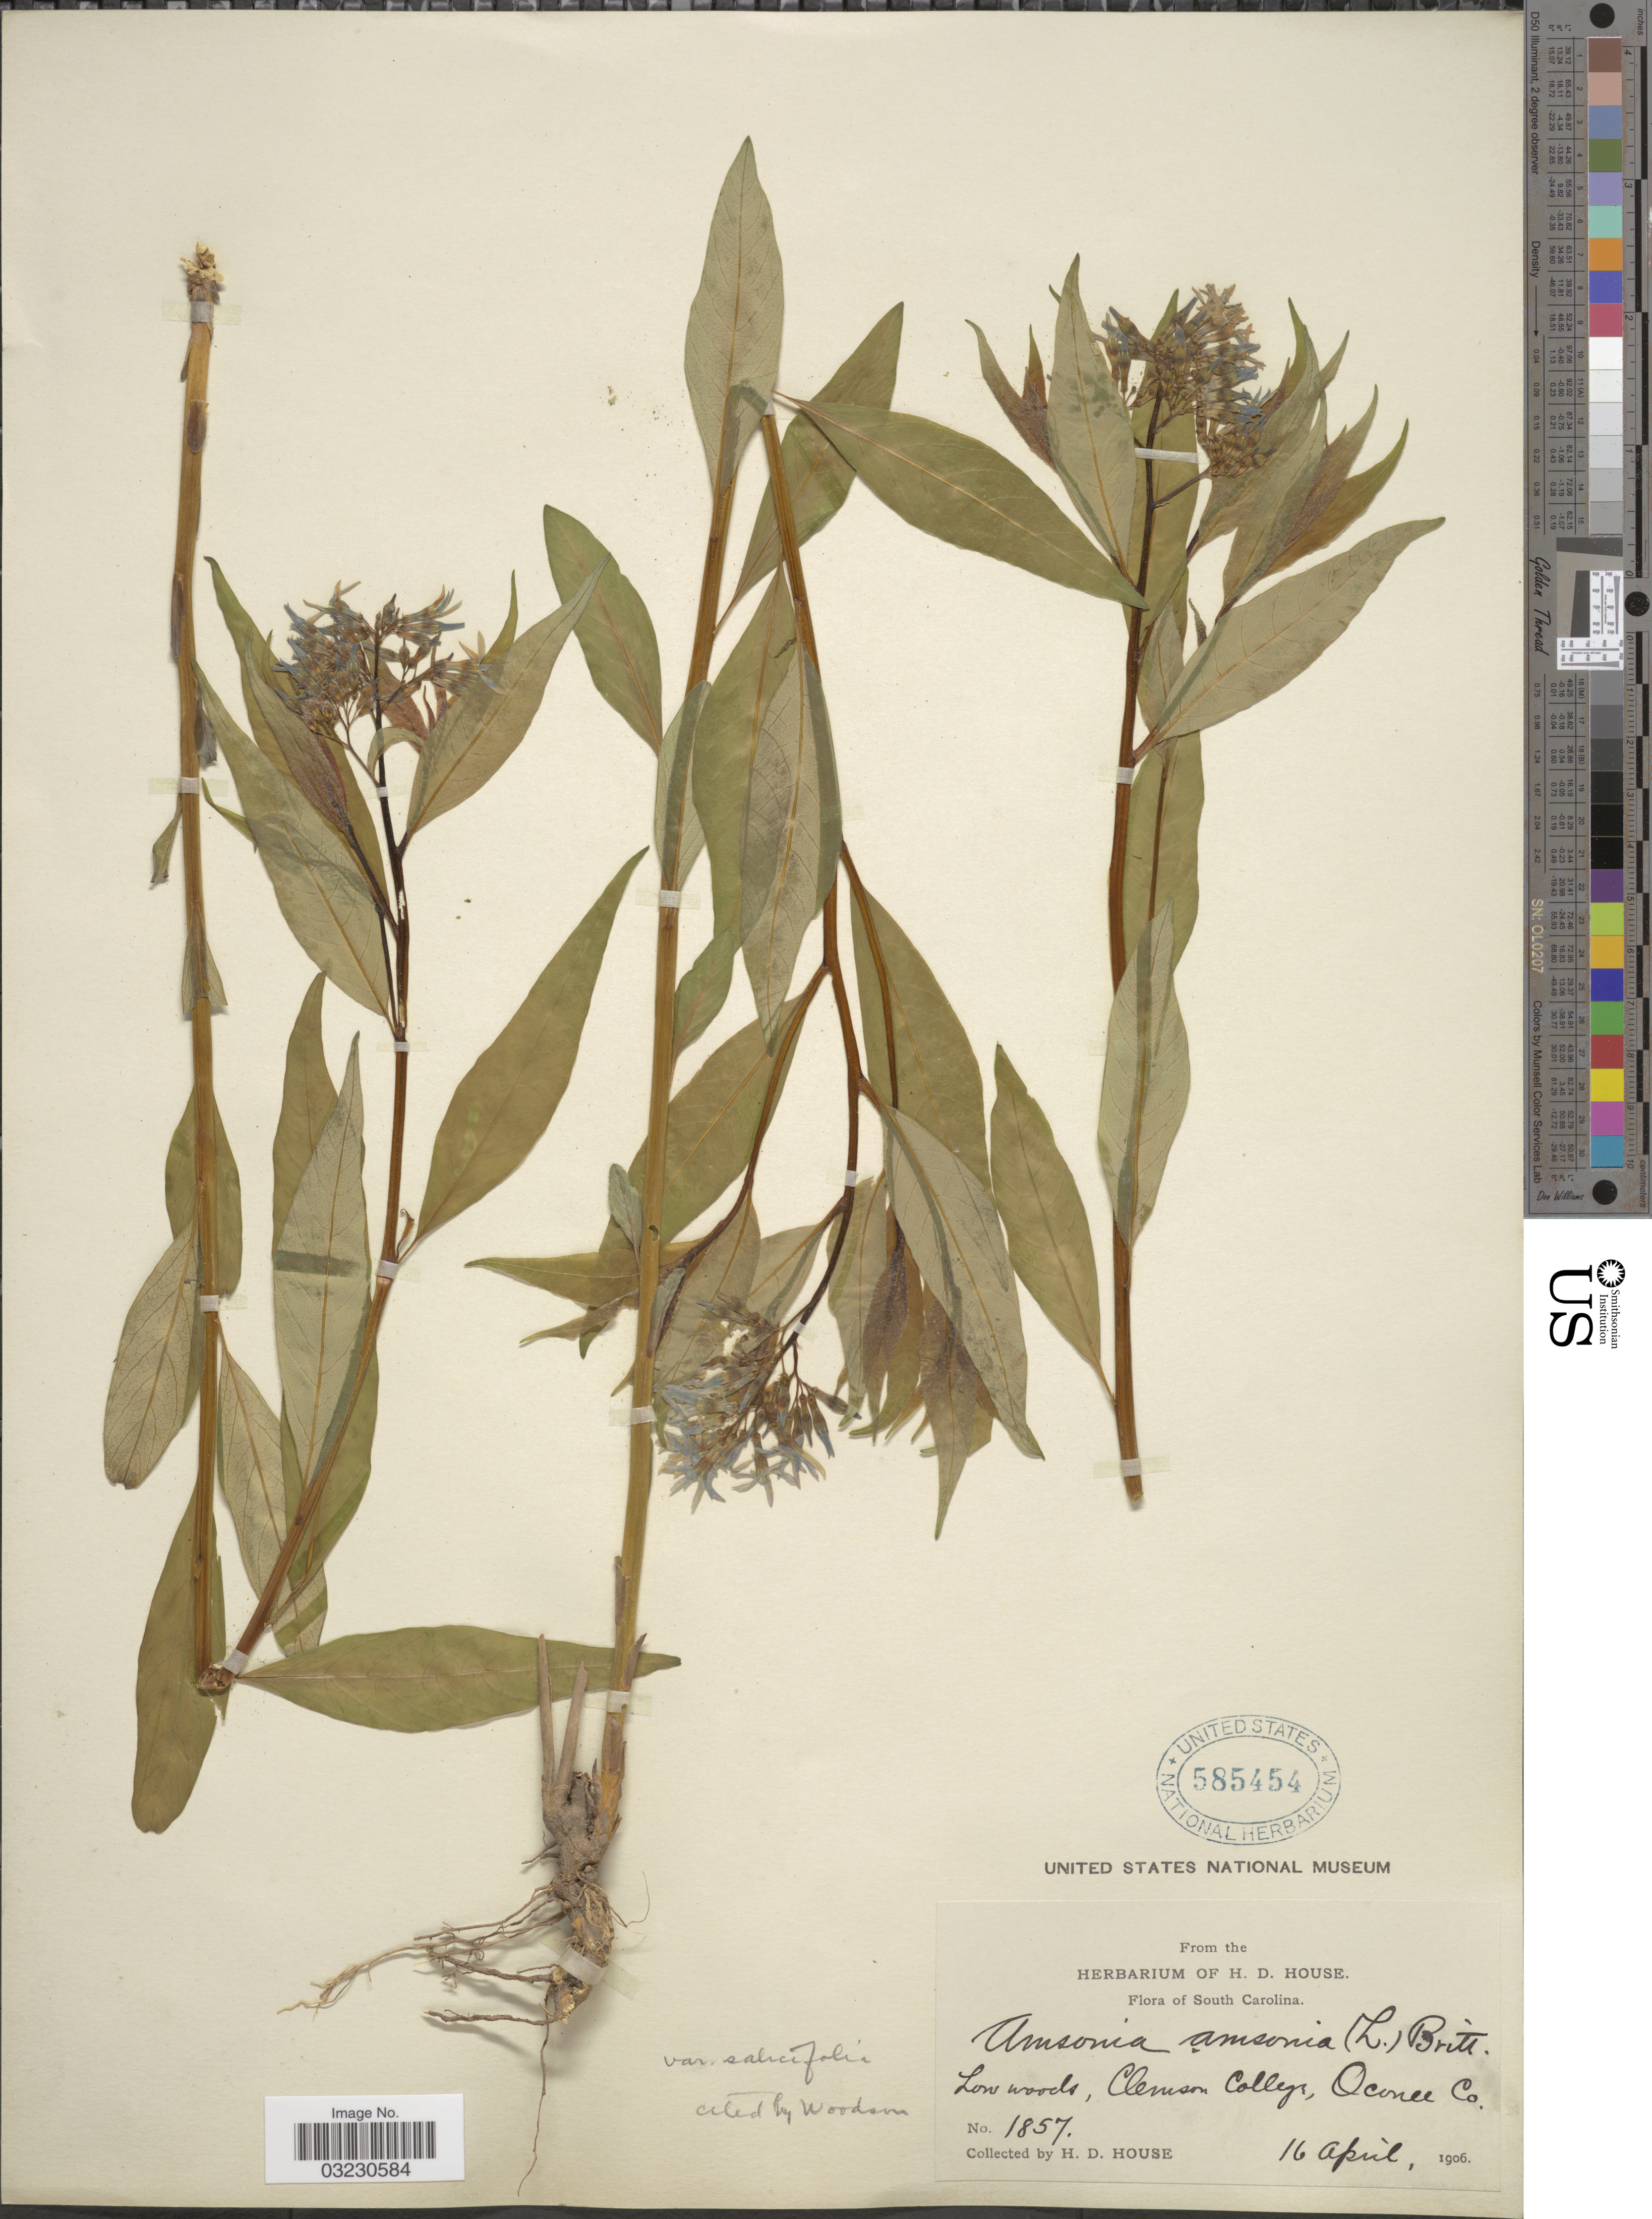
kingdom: Plantae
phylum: Tracheophyta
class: Magnoliopsida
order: Gentianales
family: Apocynaceae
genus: Amsonia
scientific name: Amsonia tabernaemontana var. salicifolia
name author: (Pursh) Woodson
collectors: H. D. House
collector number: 1857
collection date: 1906-04-16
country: United States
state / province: South Carolina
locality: Low woods, Clemson College, Oconee Co.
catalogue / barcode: US 585454